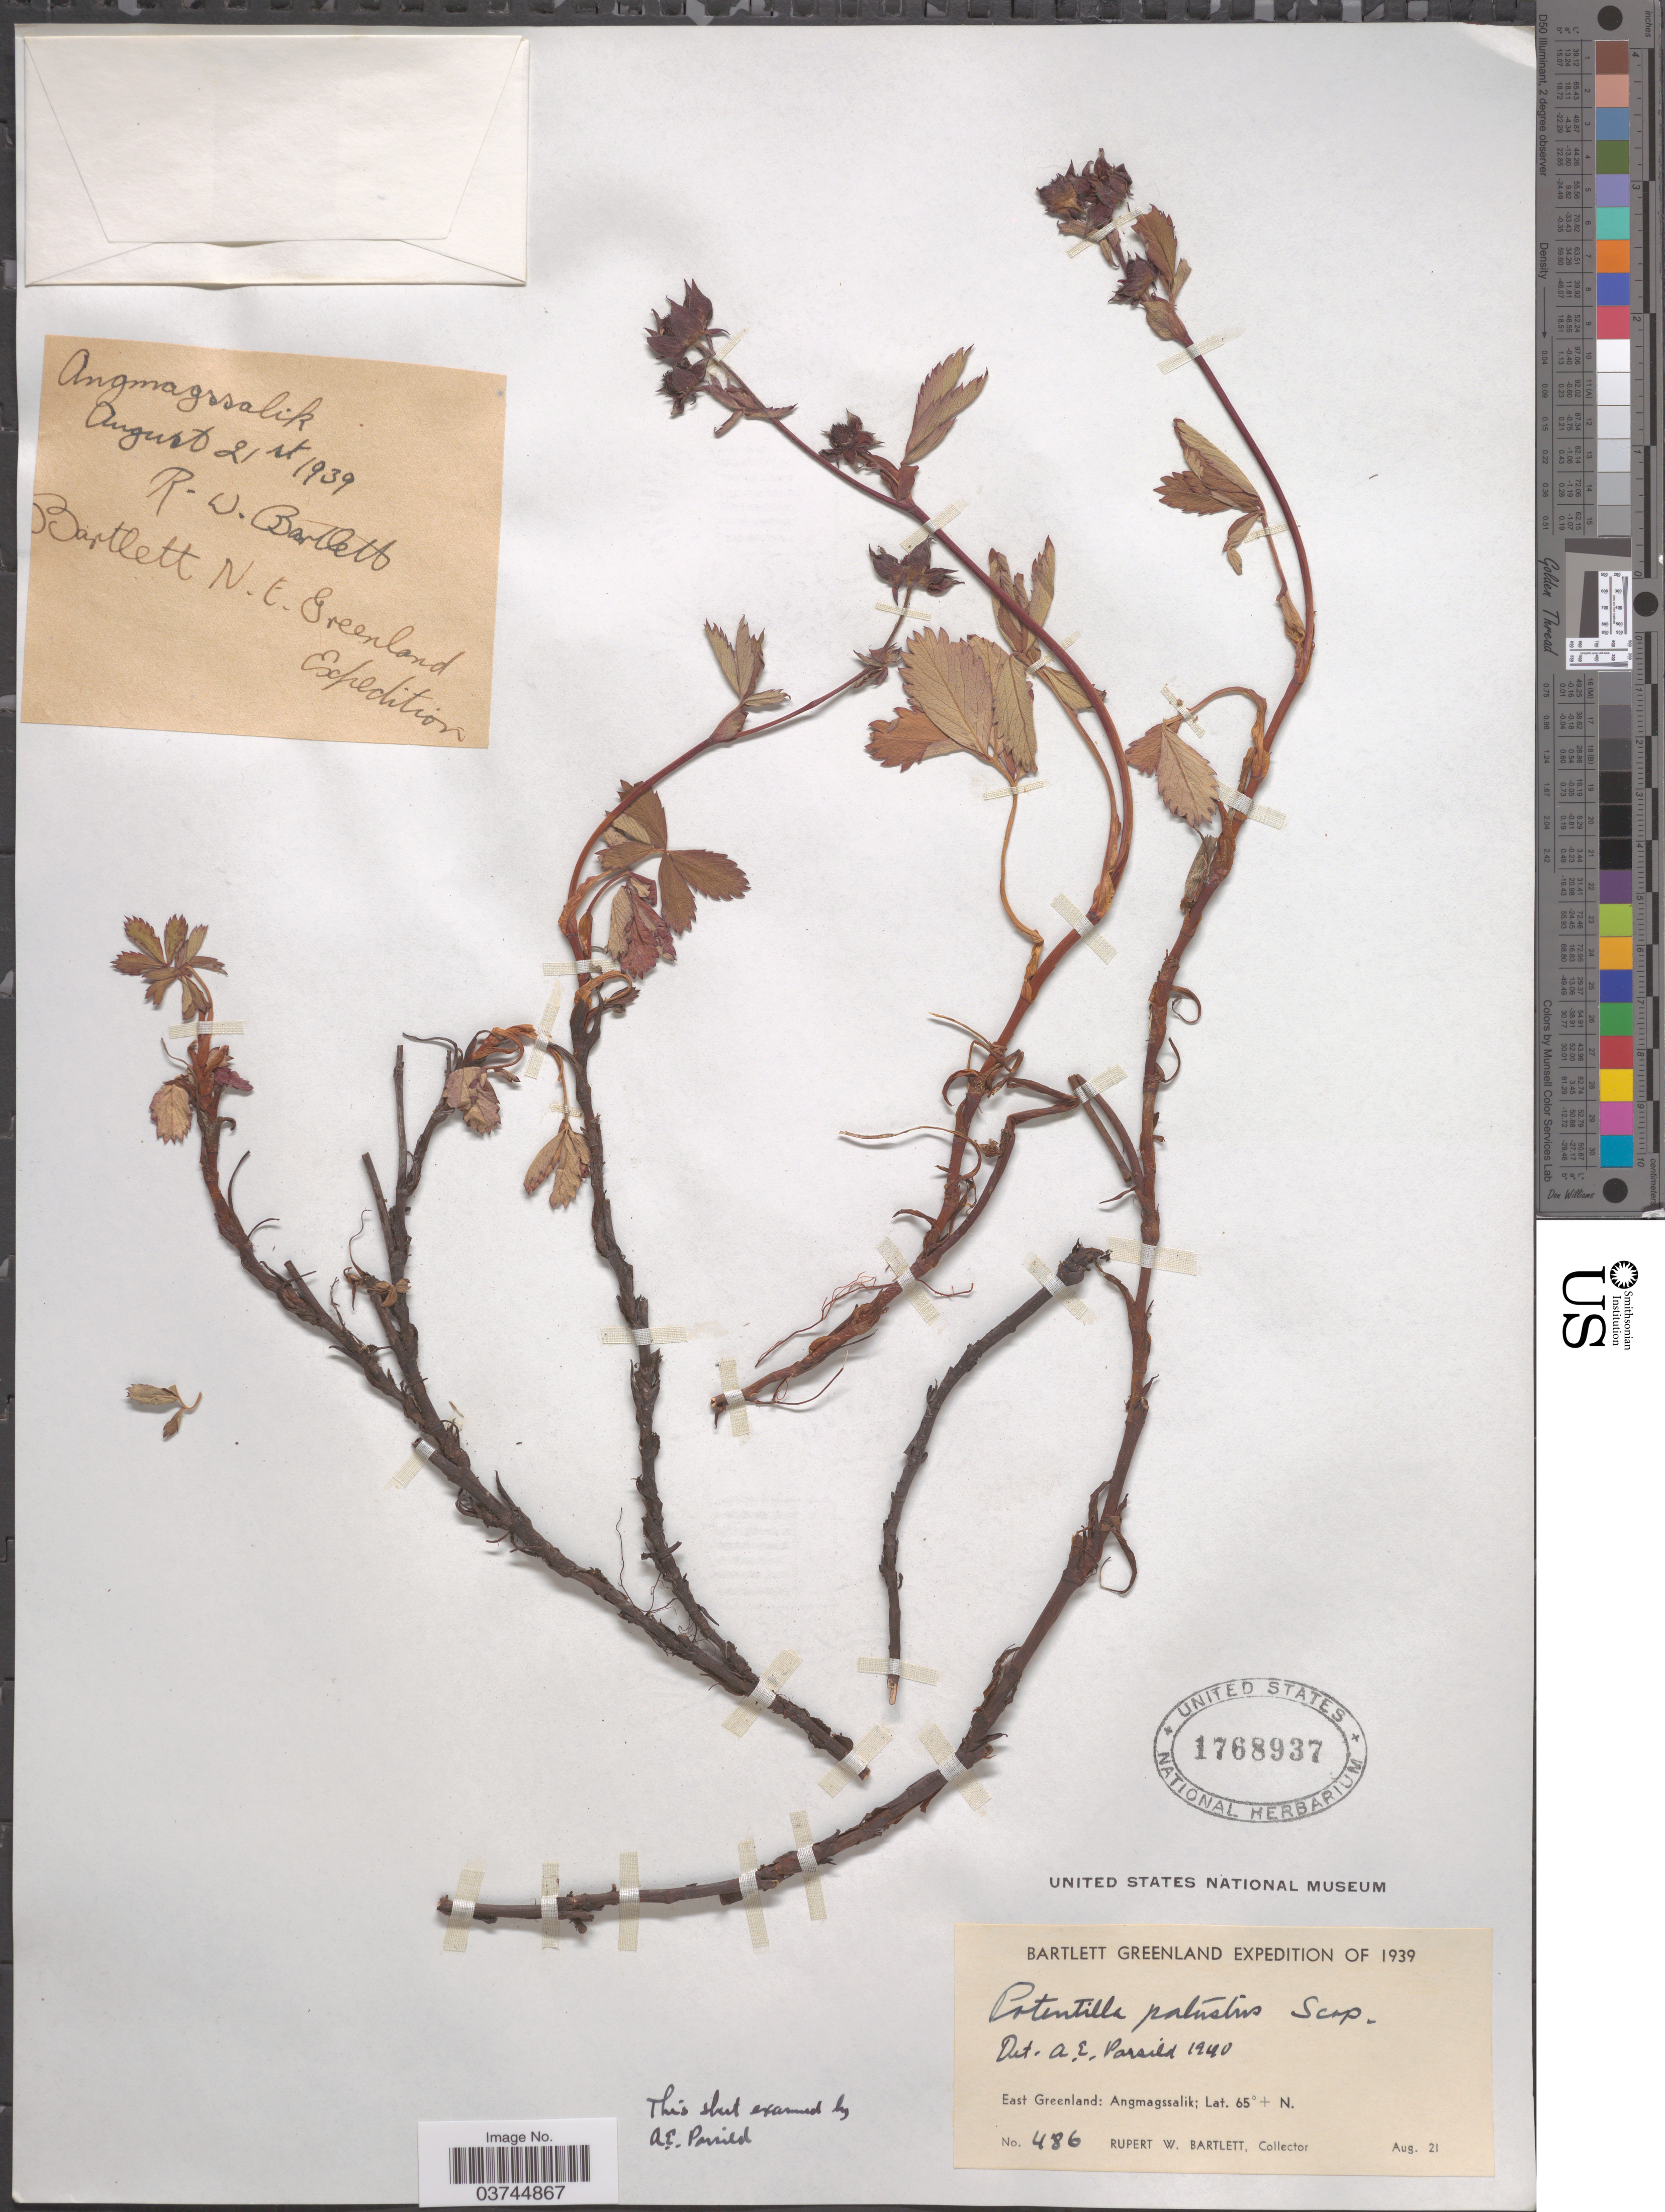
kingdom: Plantae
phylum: Tracheophyta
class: Magnoliopsida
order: Rosales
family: Rosaceae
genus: Comarum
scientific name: Comarum palustre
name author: L.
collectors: R. W. Bartlett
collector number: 486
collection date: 1939-08-21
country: Greenland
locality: East Greenland: Angmagssalik. N.E. Greenland.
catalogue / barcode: US 1768937